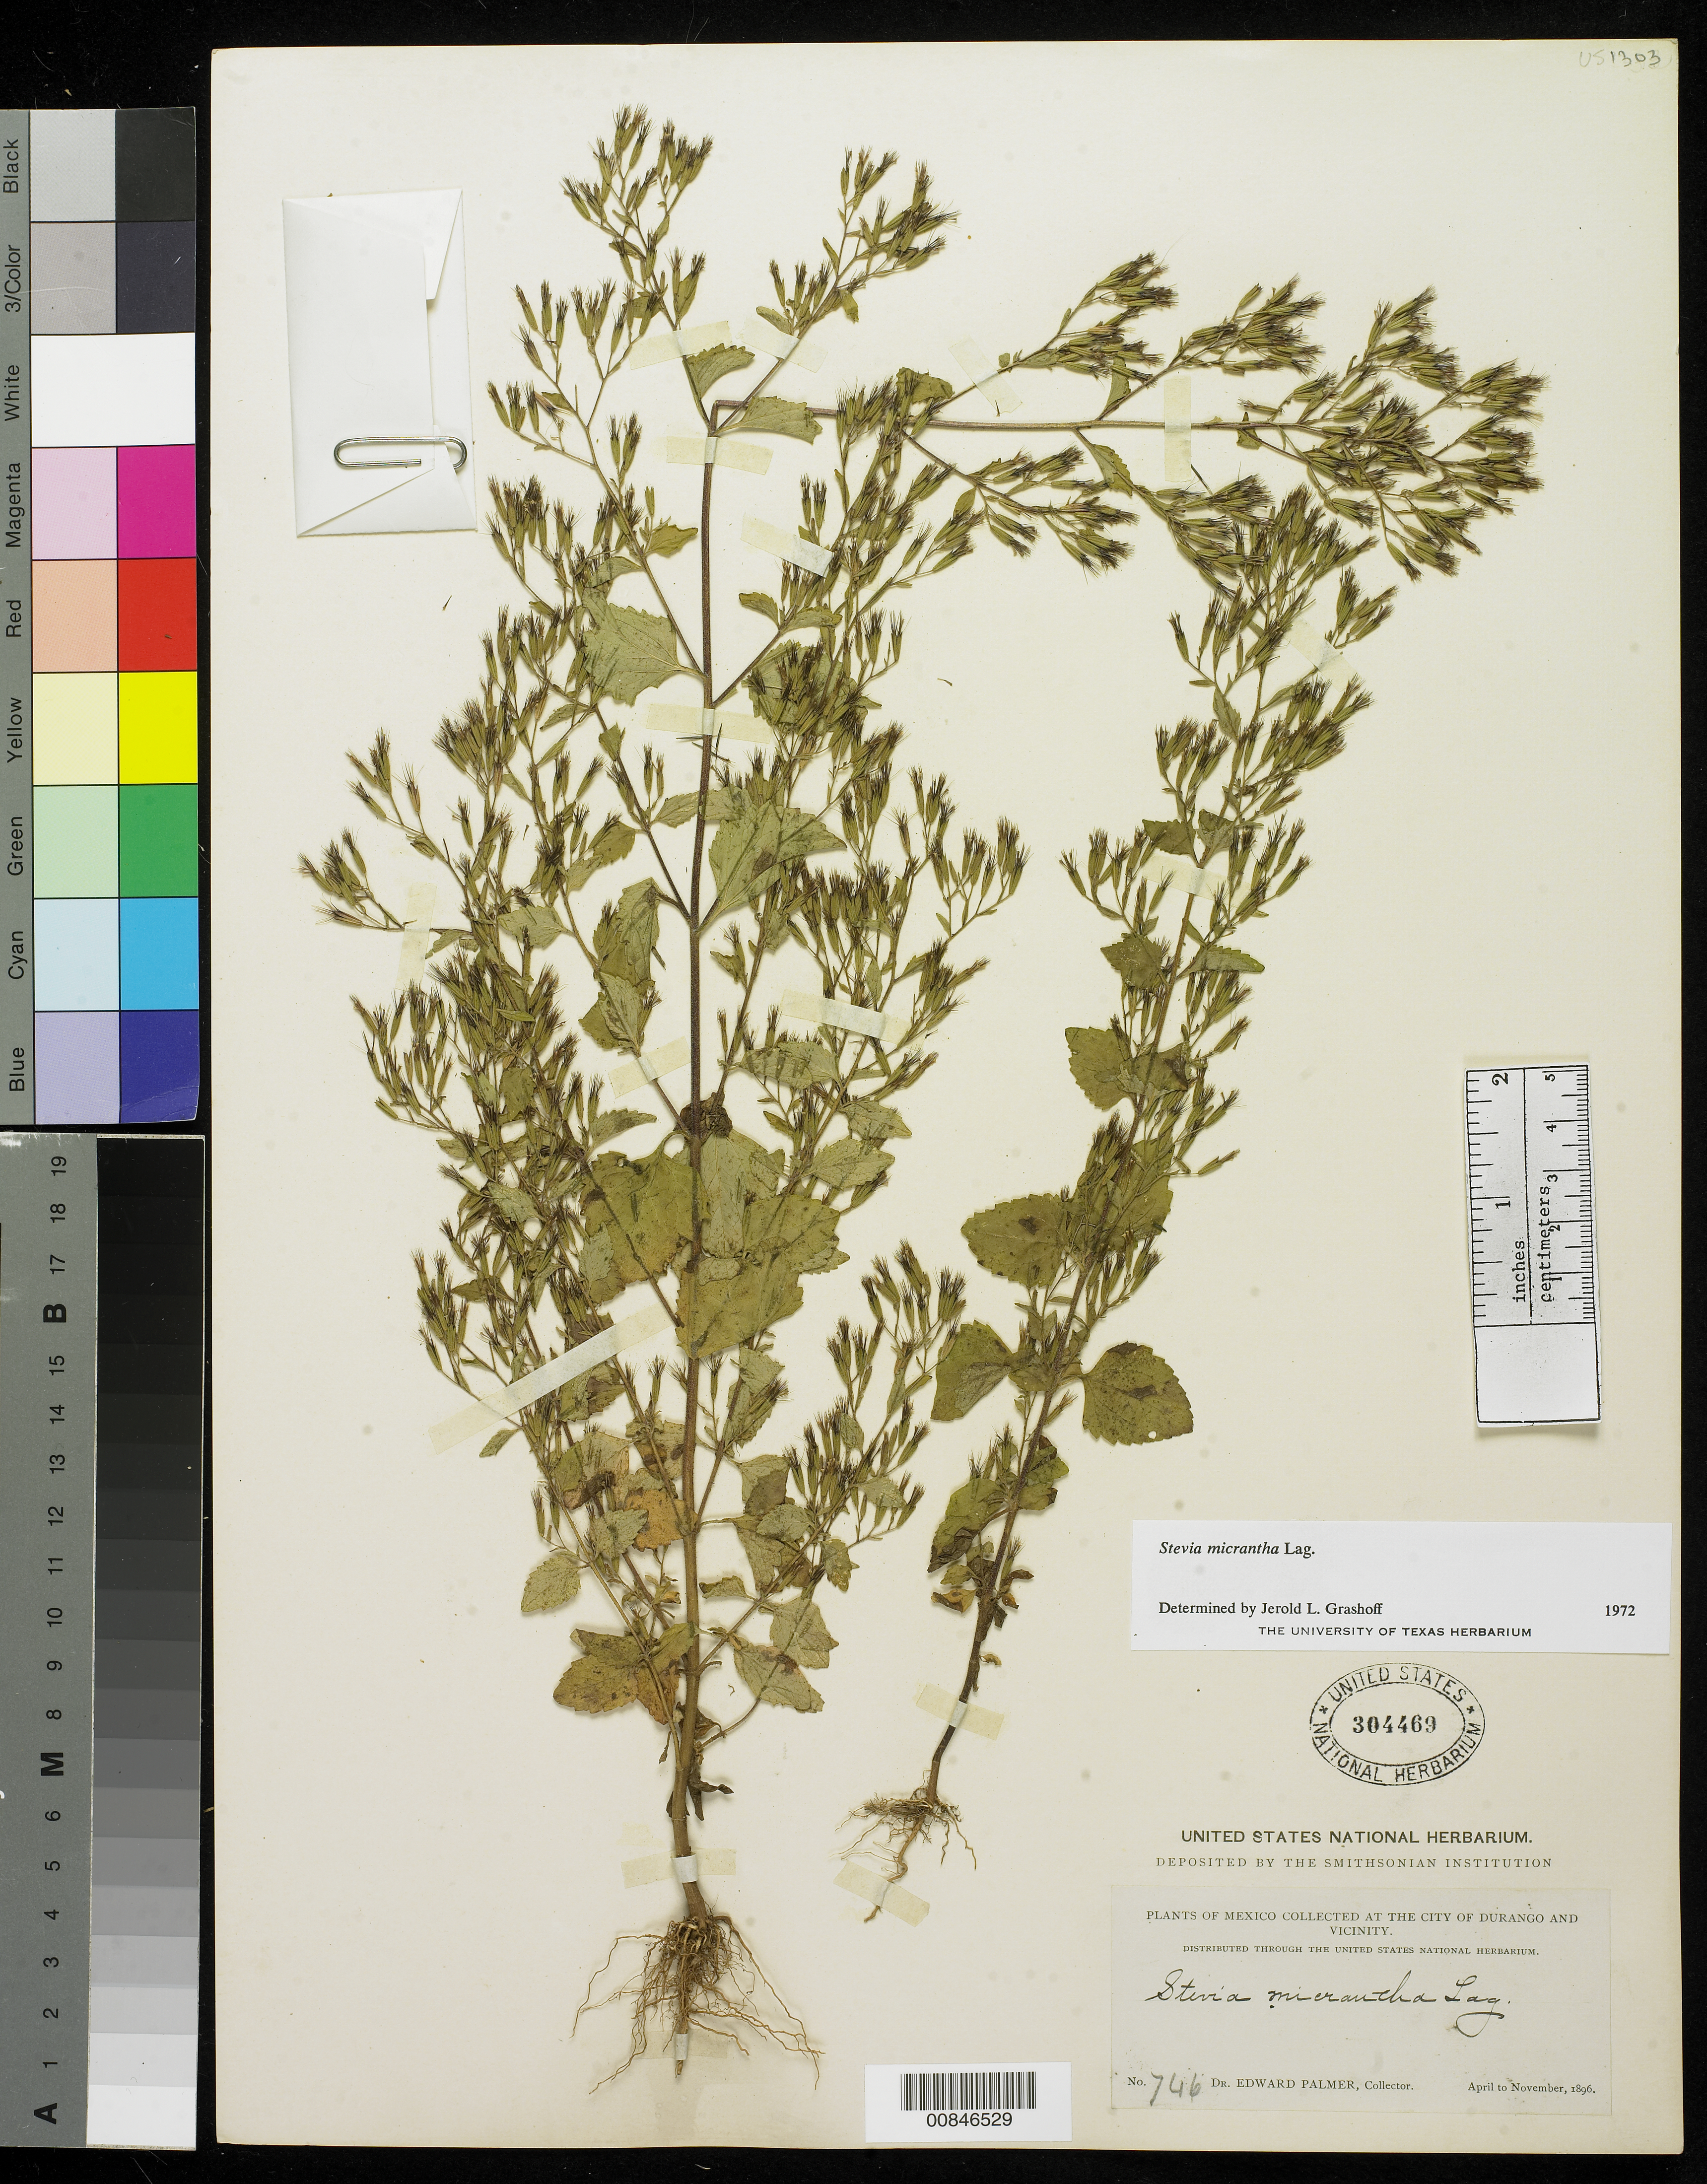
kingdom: Plantae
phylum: Tracheophyta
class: Magnoliopsida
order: Asterales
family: Asteraceae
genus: Stevia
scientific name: Stevia micrantha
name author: Lag.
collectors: E. Palmer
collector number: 746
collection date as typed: Apr 1896 to -- Nov 1896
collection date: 1896-04/1896-11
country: Mexico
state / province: Durango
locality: City of Durango and vicinity.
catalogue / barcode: US 304469